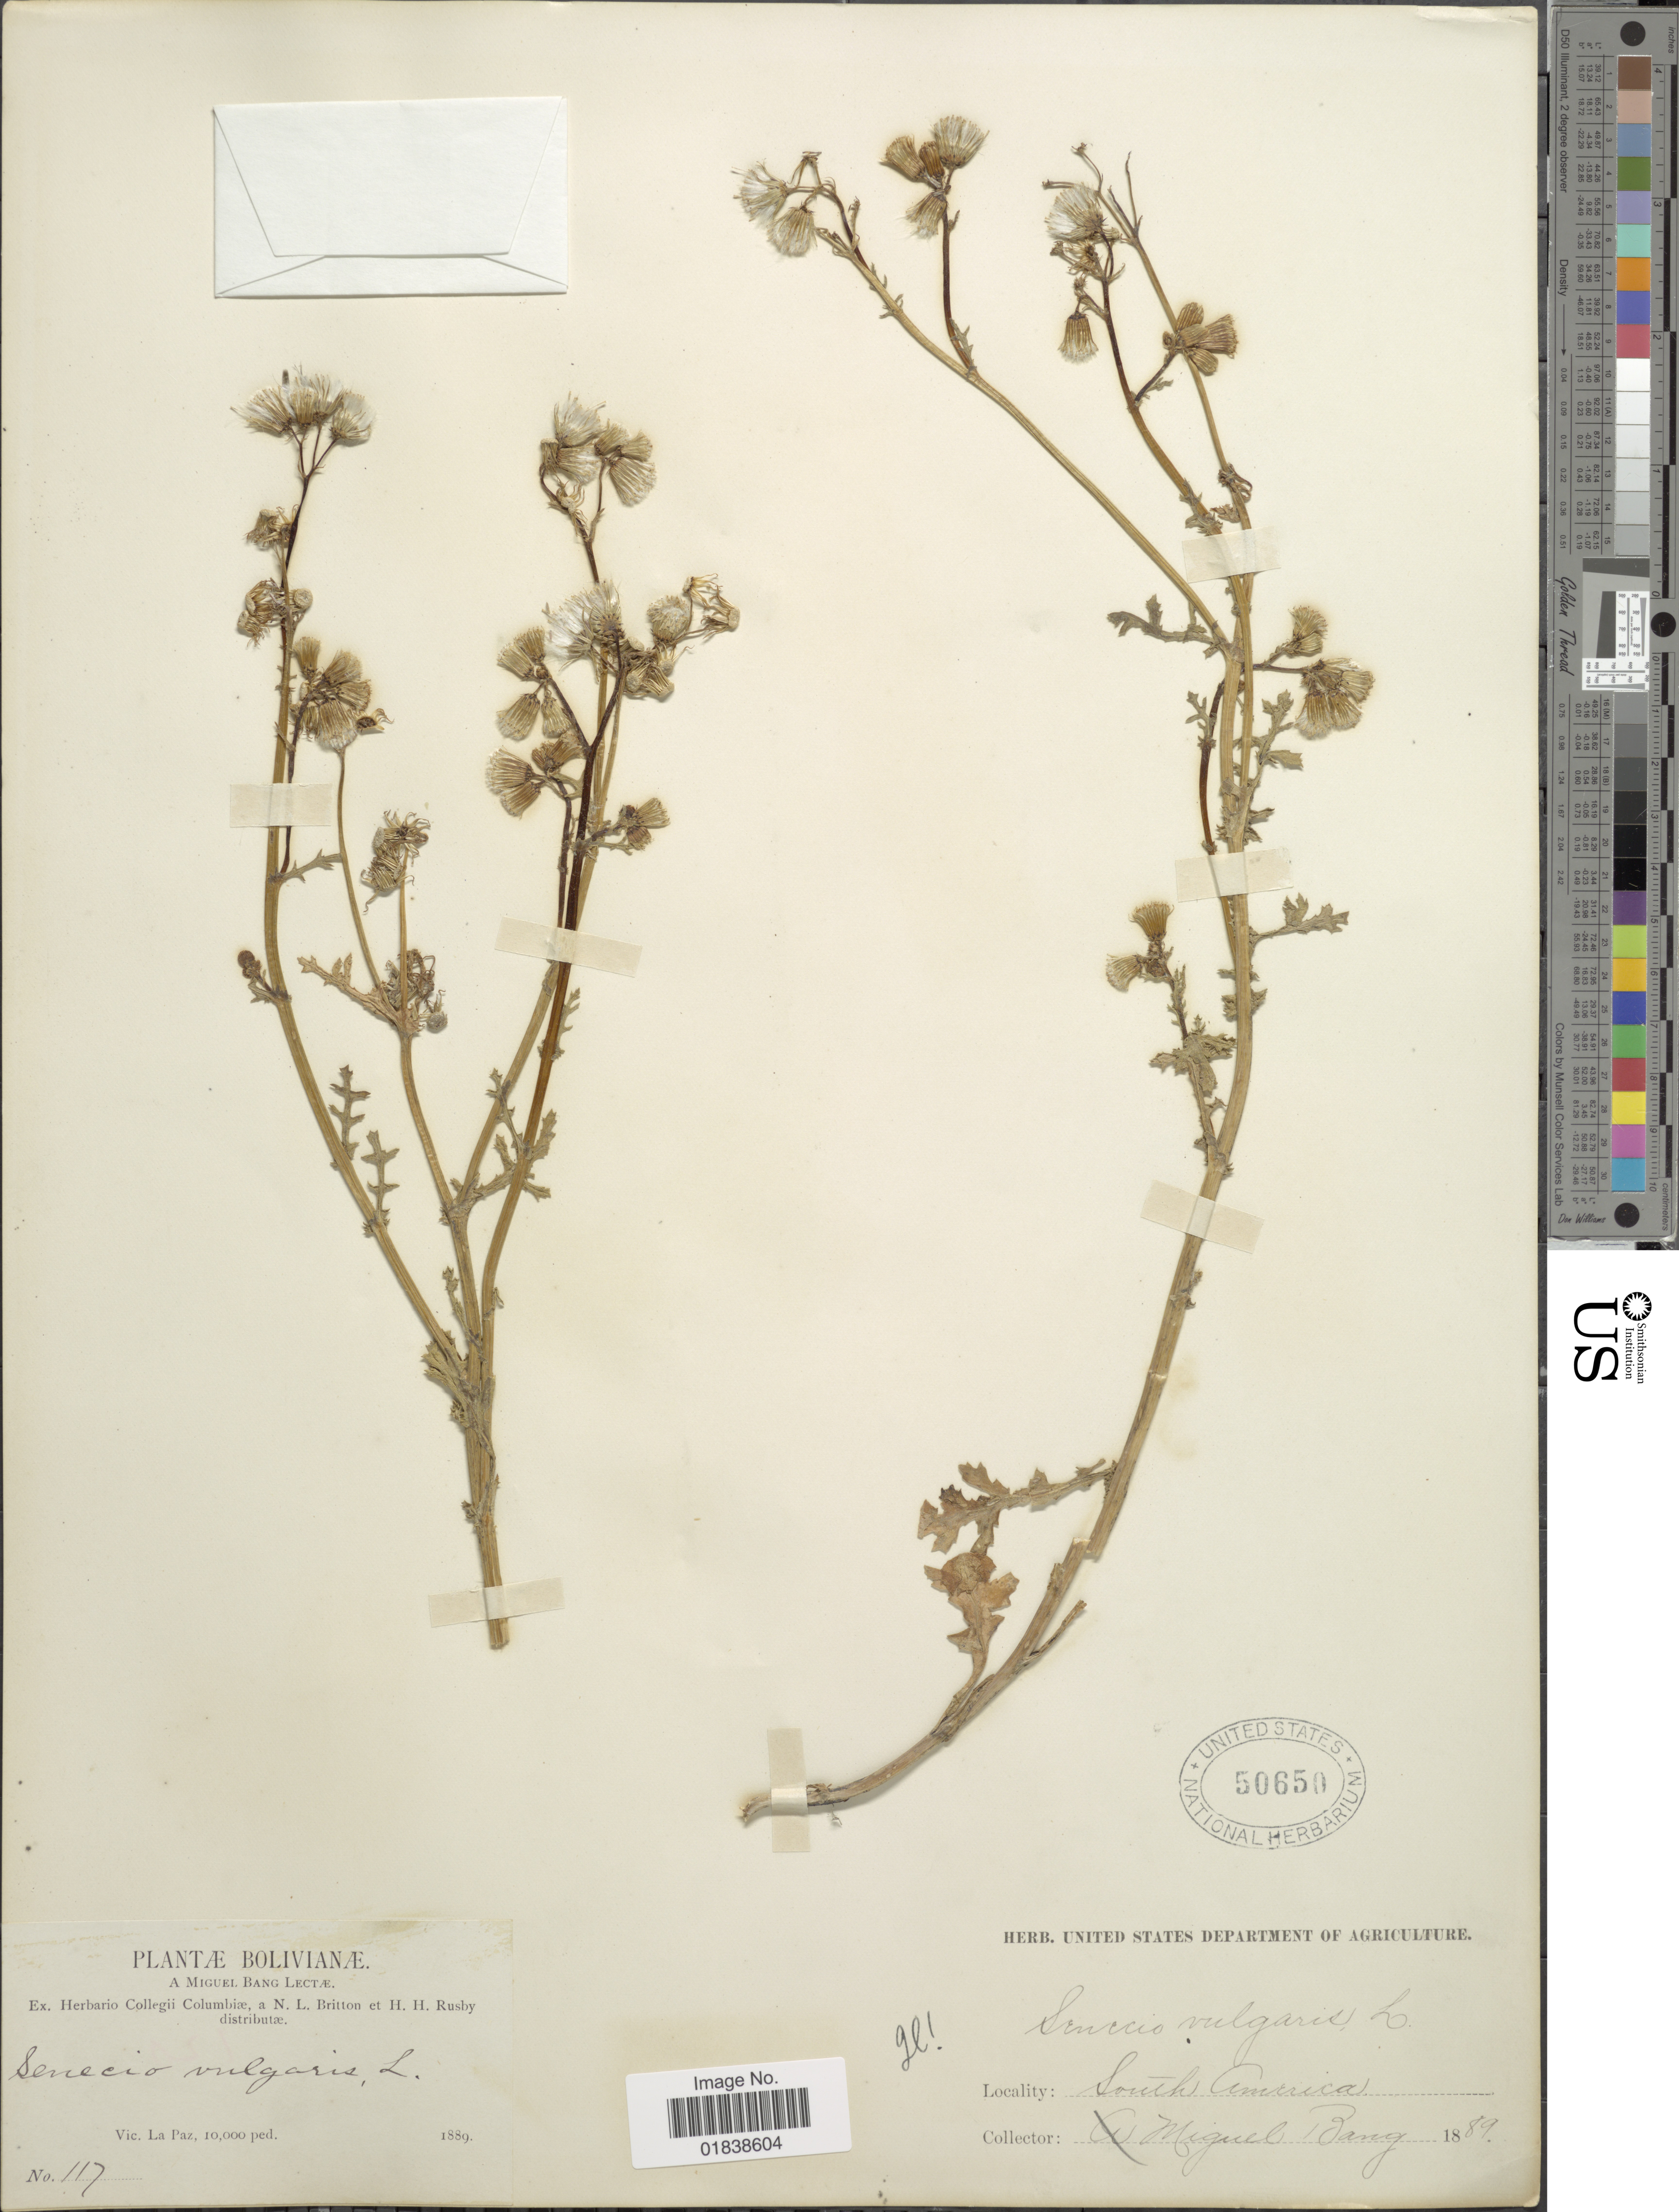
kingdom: Plantae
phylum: Tracheophyta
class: Magnoliopsida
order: Asterales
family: Asteraceae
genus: Senecio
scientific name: Senecio vulgaris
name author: L.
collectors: M. Bang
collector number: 117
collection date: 1889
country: Bolivia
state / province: La Paz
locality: South America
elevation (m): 3048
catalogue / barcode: US 50650